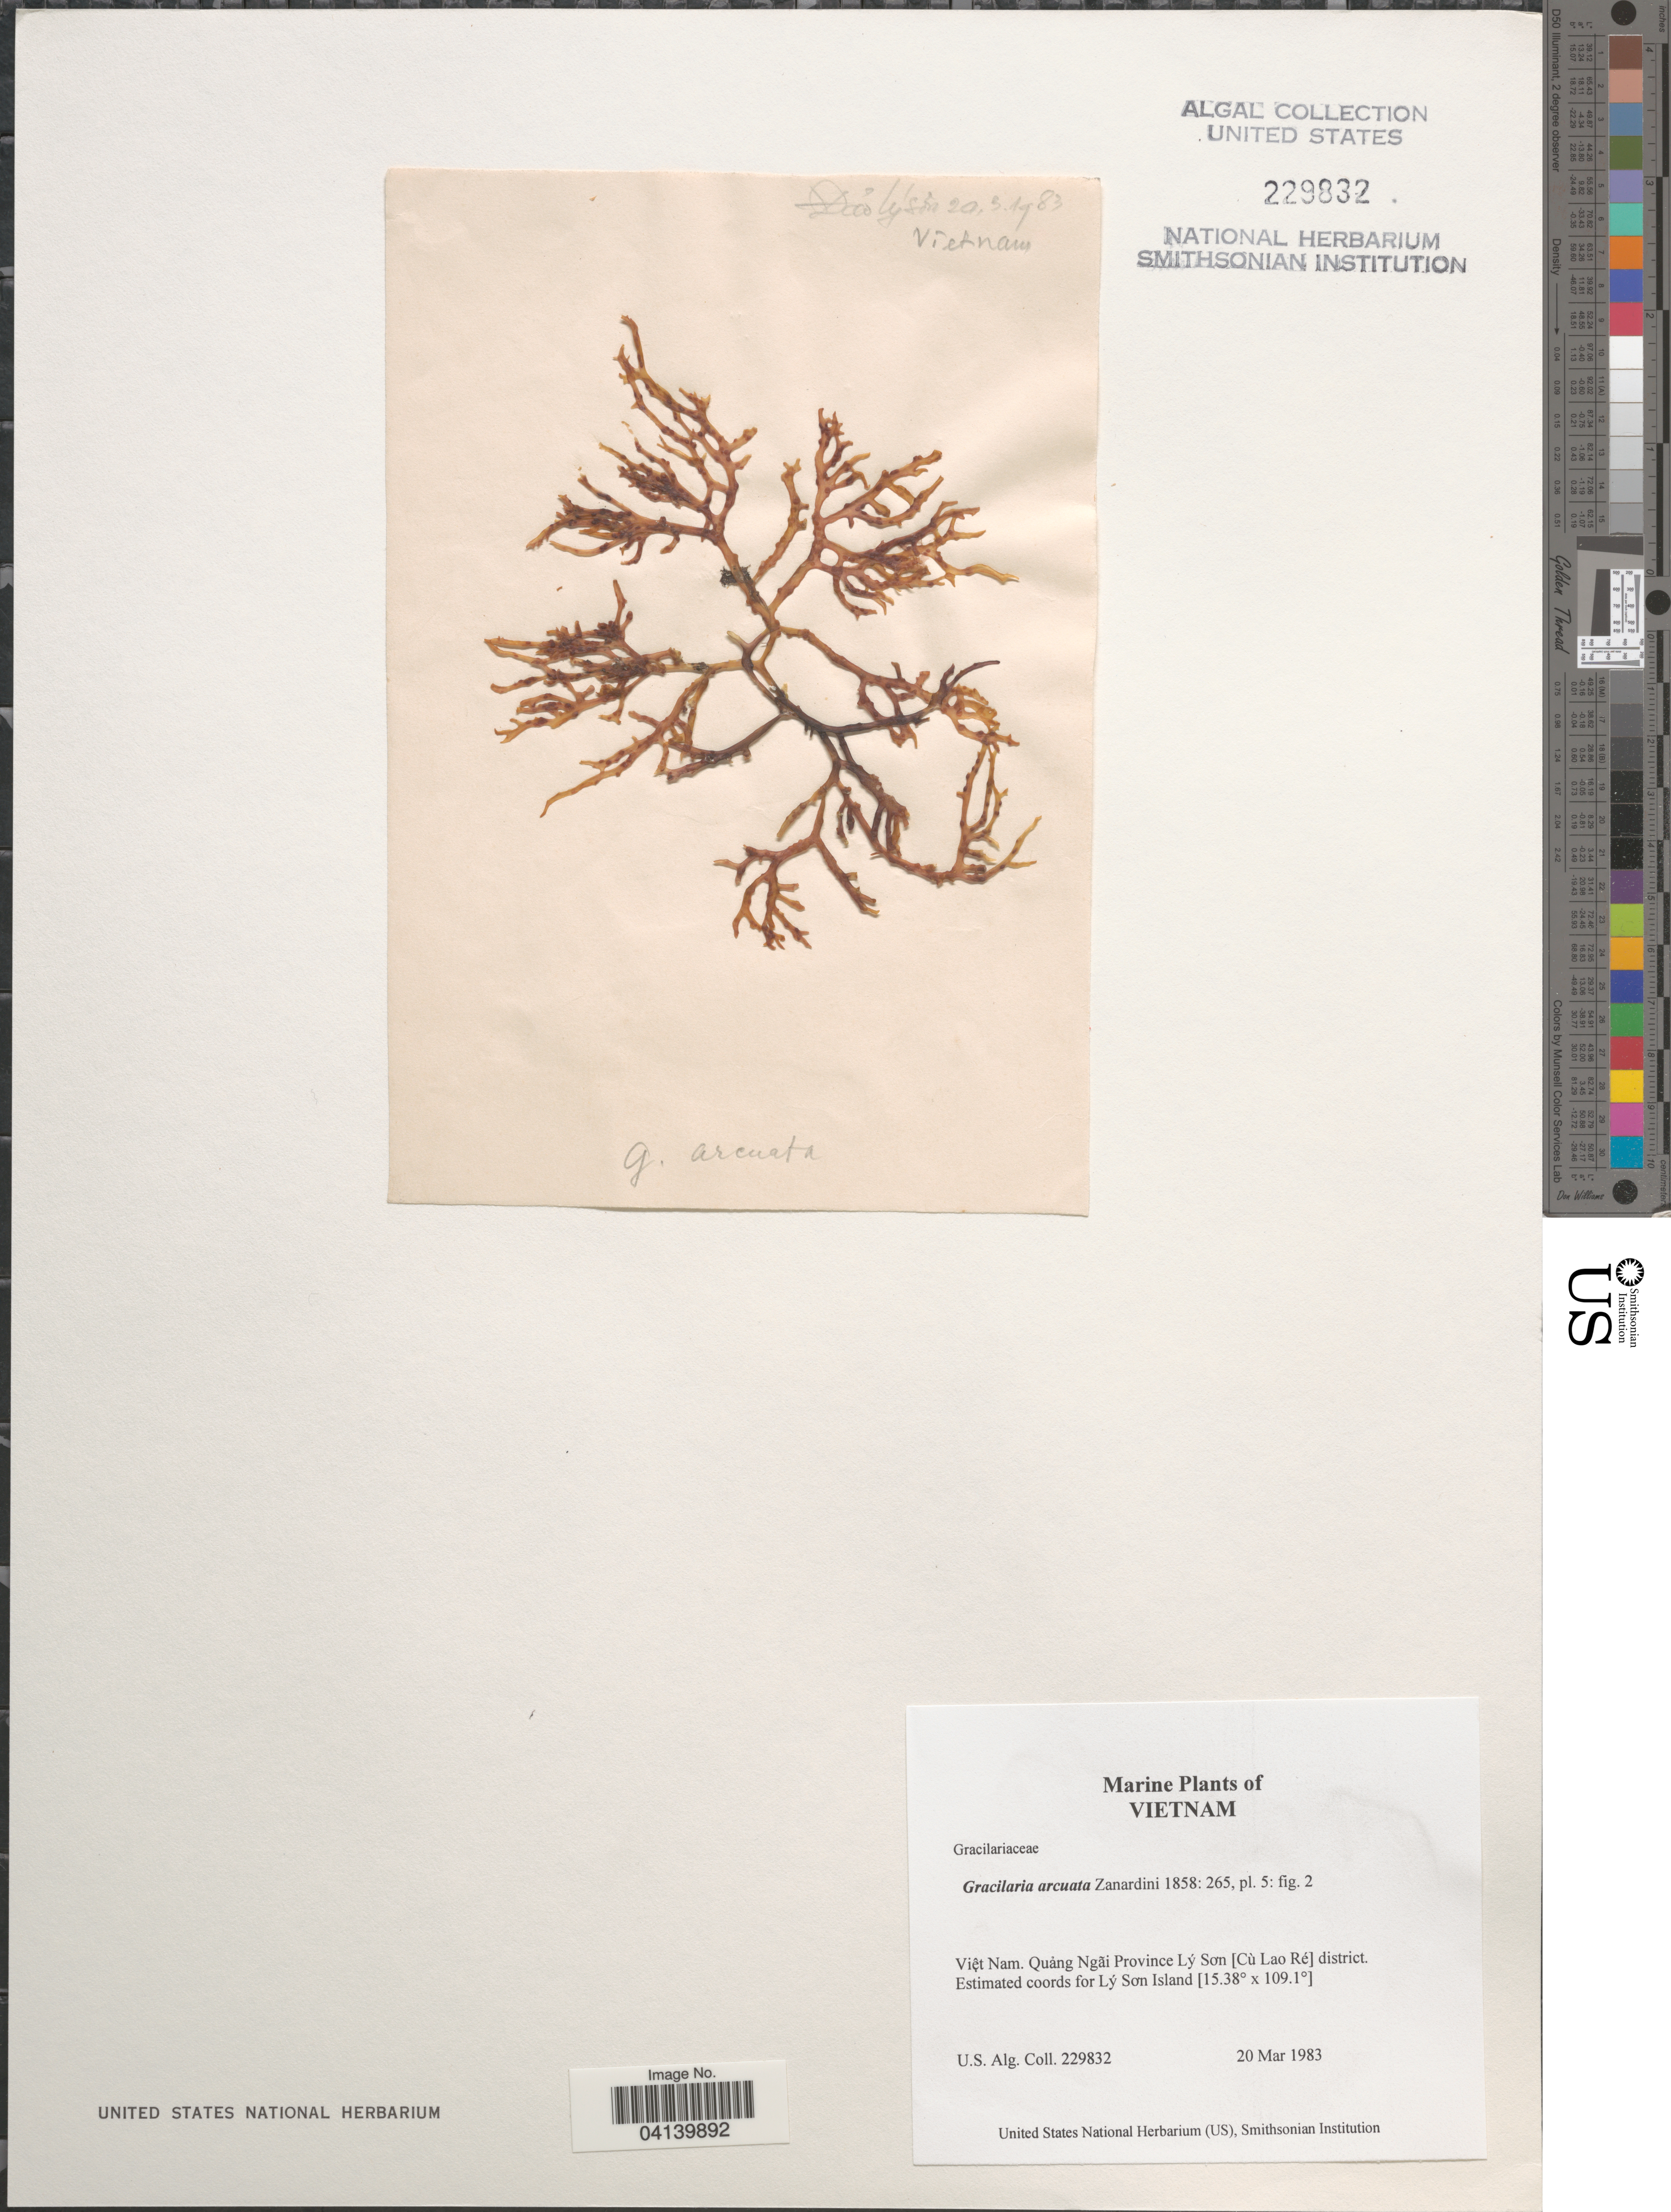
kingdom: Plantae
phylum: Rhodophyta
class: Florideophyceae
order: Gracilariales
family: Gracilariaceae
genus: Gracilaria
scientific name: Gracilaria arcuata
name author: Zanardini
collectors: U. S. Alg.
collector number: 229832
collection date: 1983-03-20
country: Vietnam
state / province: Quang Ngai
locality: Quàng Ngãi Province Lý Son [Cù Lao Ré] district. Estimated coords for Lý Son Island.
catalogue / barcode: US 229832